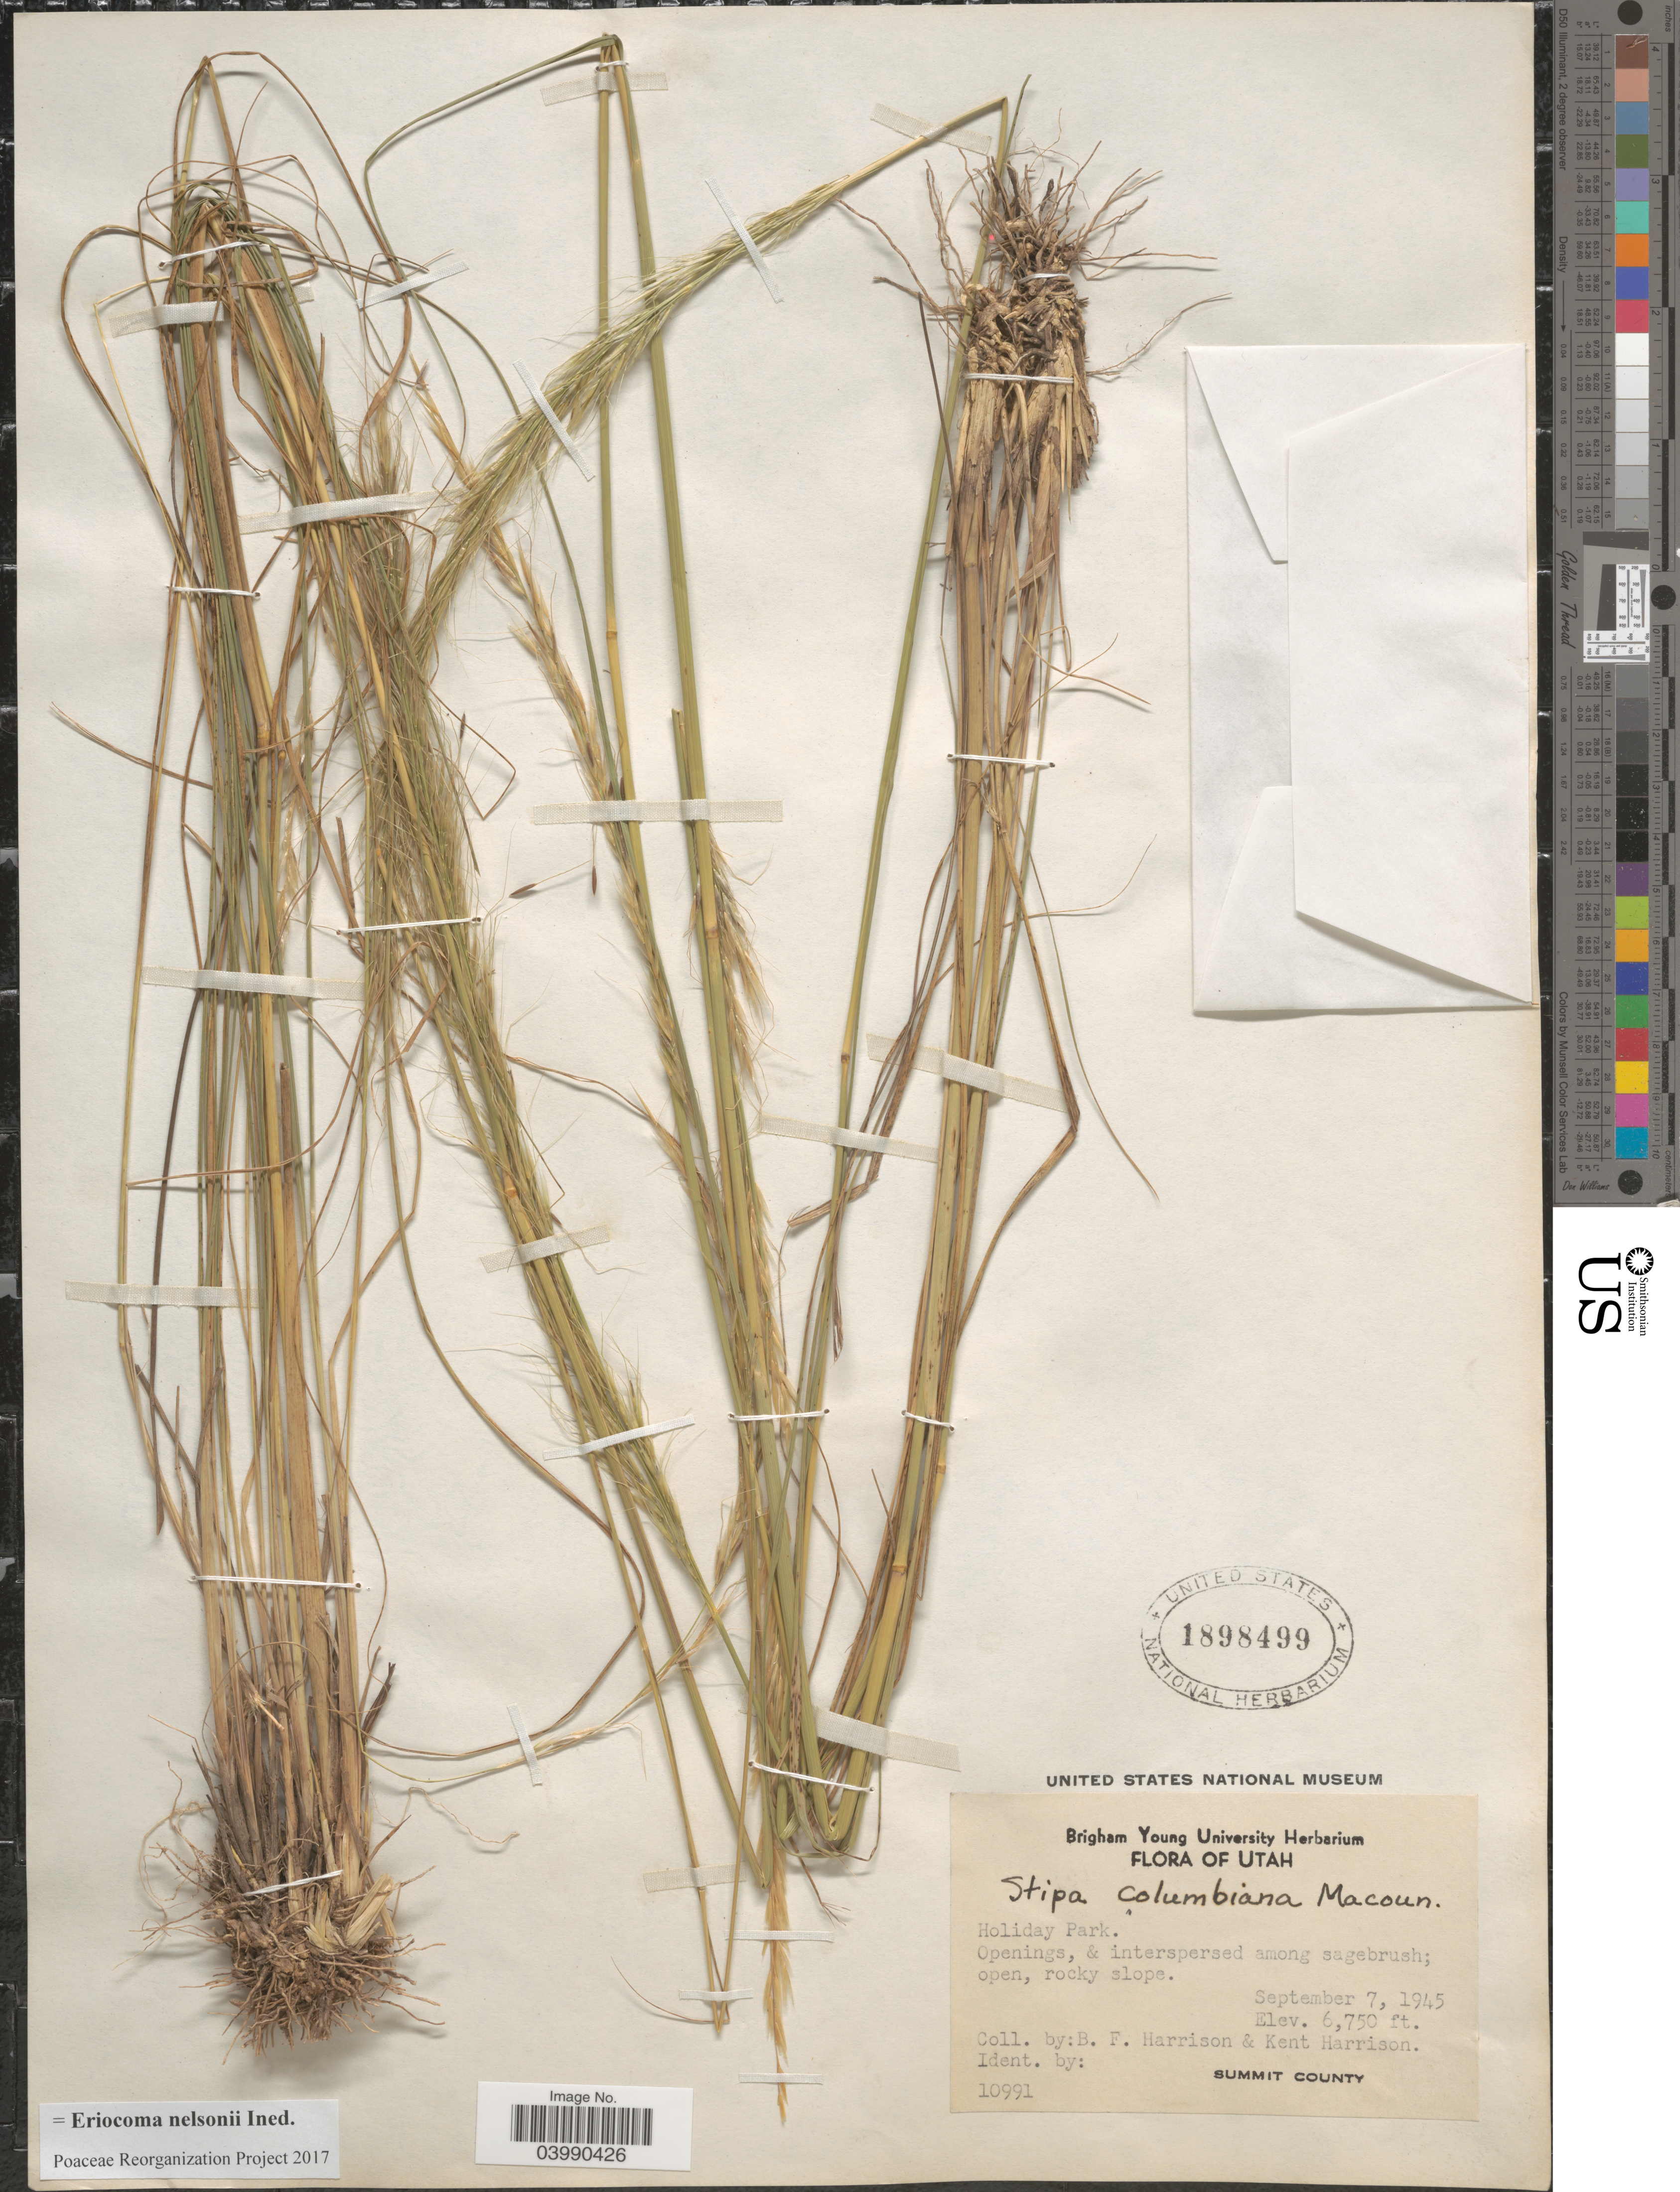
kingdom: Plantae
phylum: Tracheophyta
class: Liliopsida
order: Poales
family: Poaceae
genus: Eriocoma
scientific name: Eriocoma nelsonii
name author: (Scribn.) Romasch.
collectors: B. F. Harrison & K. Harrison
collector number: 10991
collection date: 1945-09-07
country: United States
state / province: Utah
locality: Holiday Park. Openings, & interspersed among sagebrush; open, rocky slope. Summit County.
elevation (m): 2057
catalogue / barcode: US 1898499